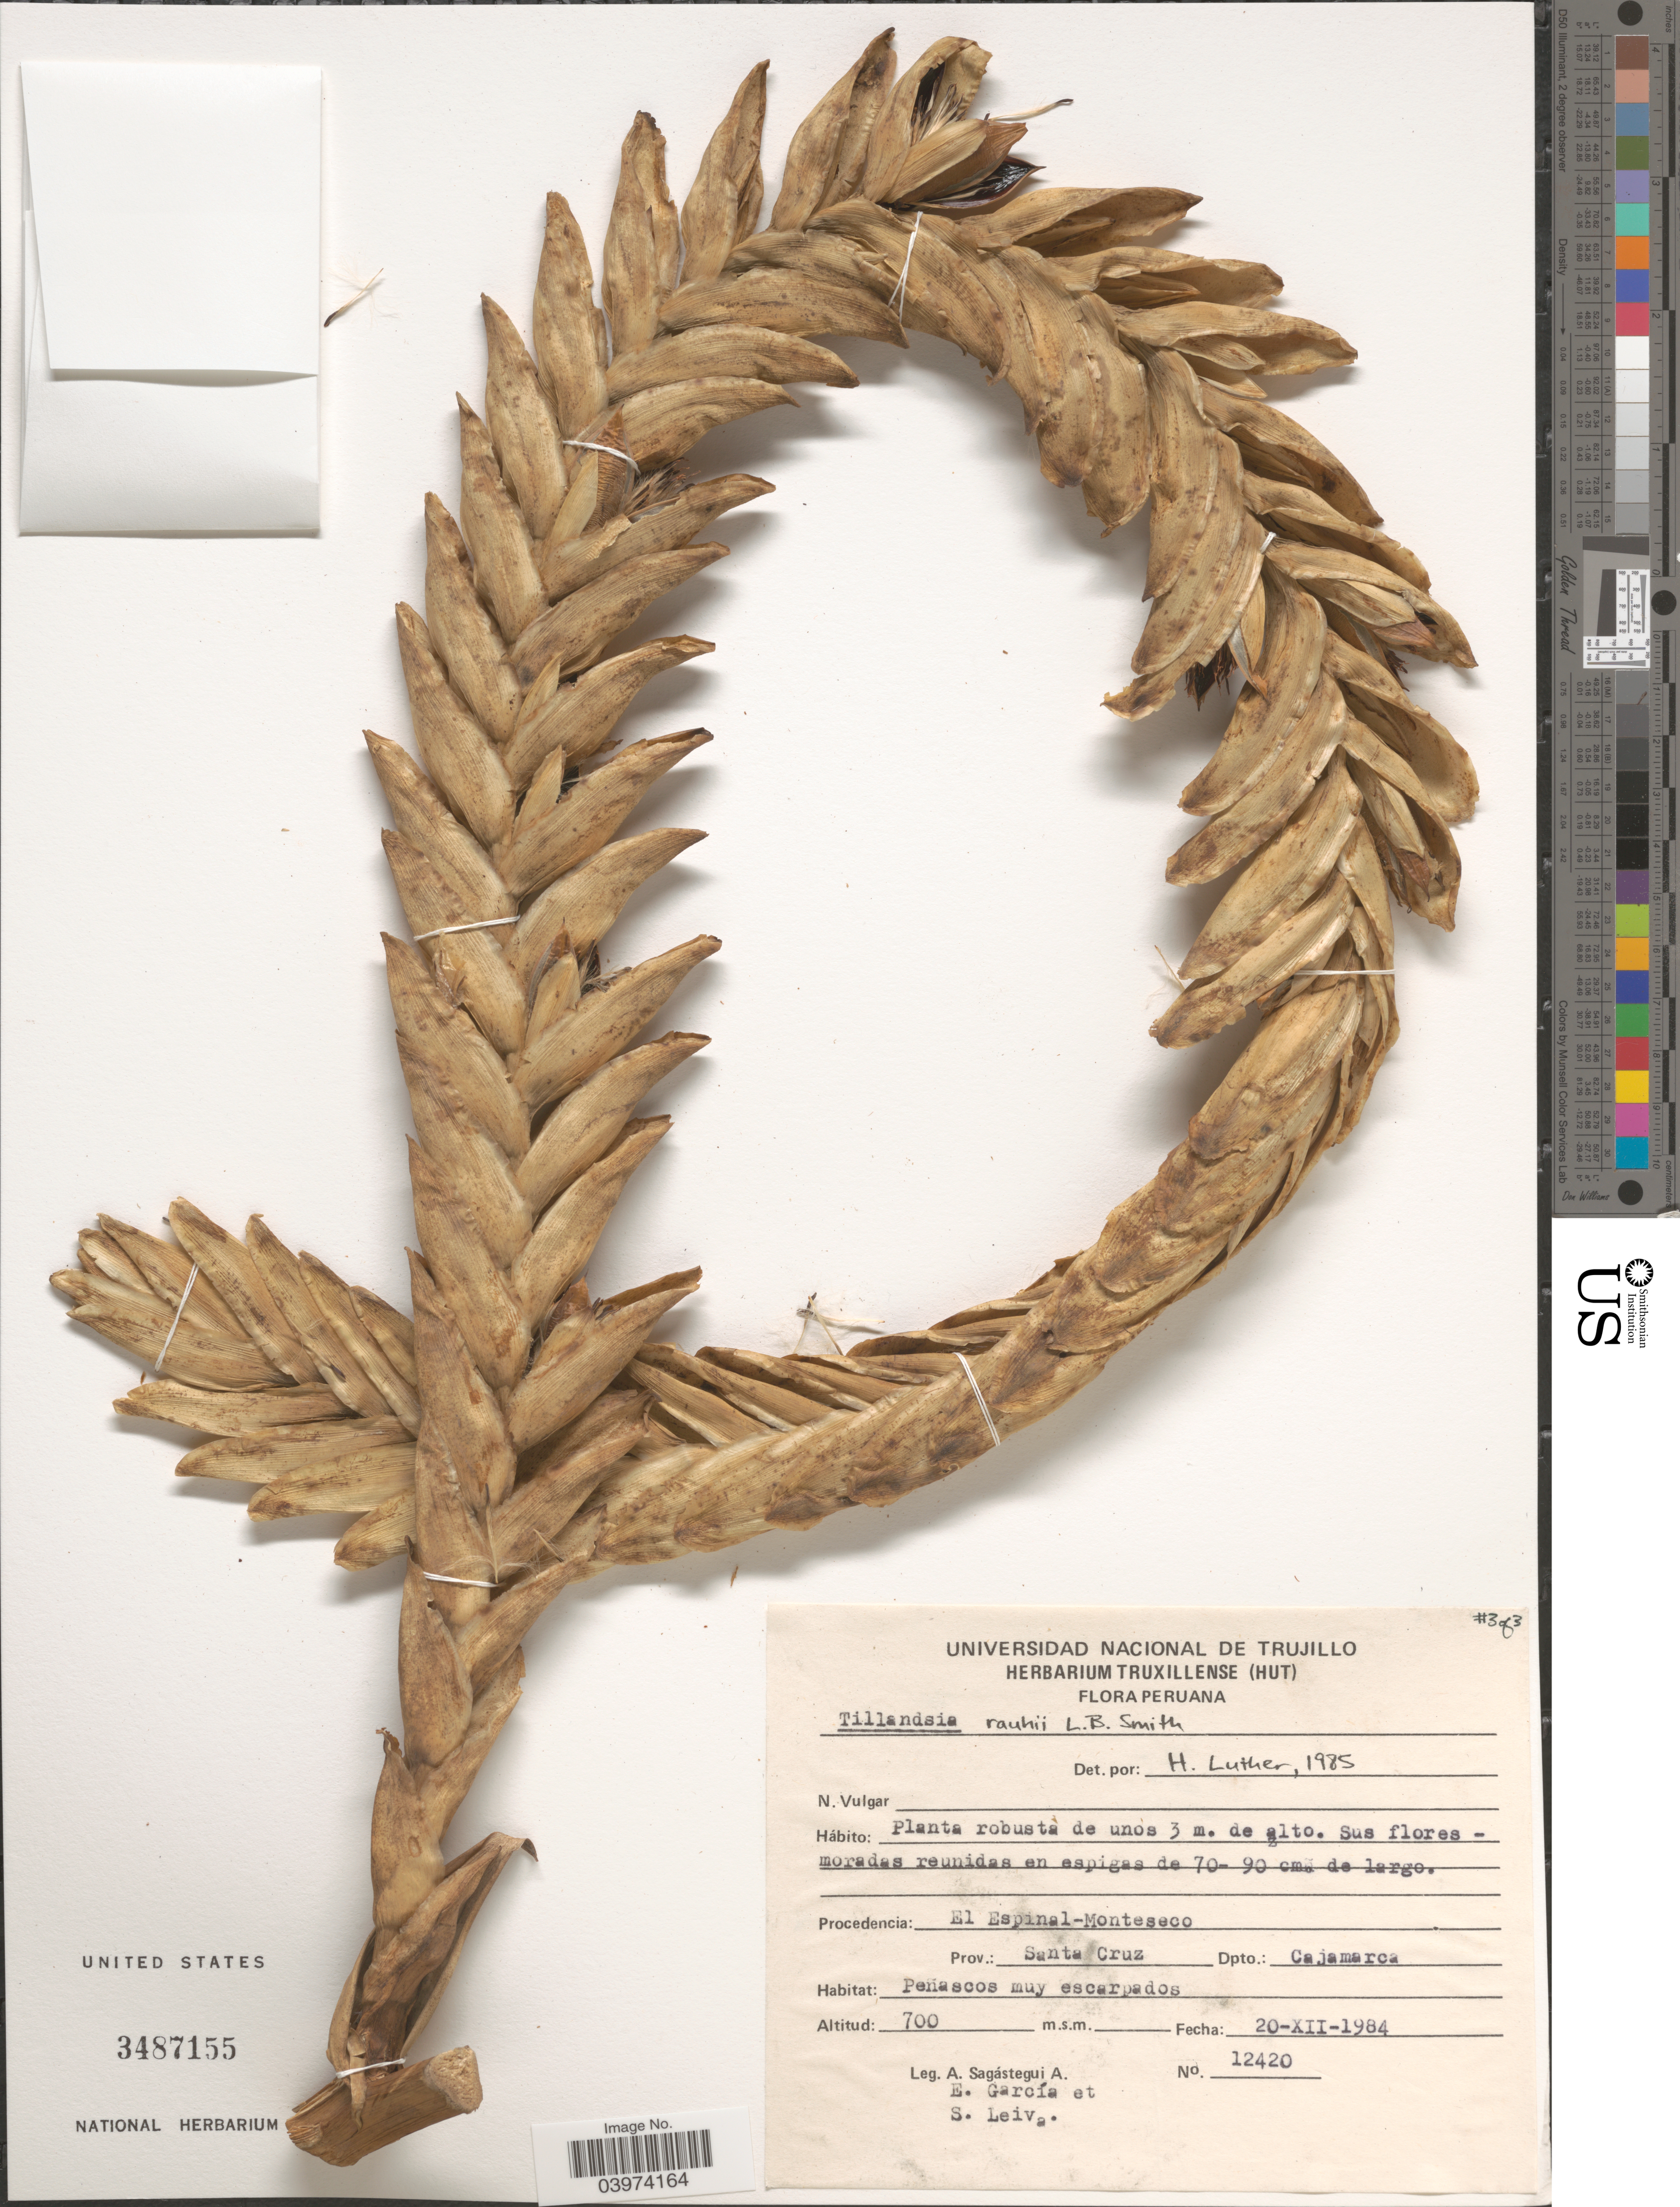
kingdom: Plantae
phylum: Tracheophyta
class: Liliopsida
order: Poales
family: Bromeliaceae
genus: Tillandsia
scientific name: Tillandsia rauhii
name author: L.B. Sm.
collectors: A. Sagástegui A., E. García & S. Leiva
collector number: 12420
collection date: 1984-12-20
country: Peru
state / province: Cajamarca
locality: El Espinal - Monteseco. Prov.: Santa Cruz Dpto.: Cajamarca.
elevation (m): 700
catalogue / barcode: US 3487155